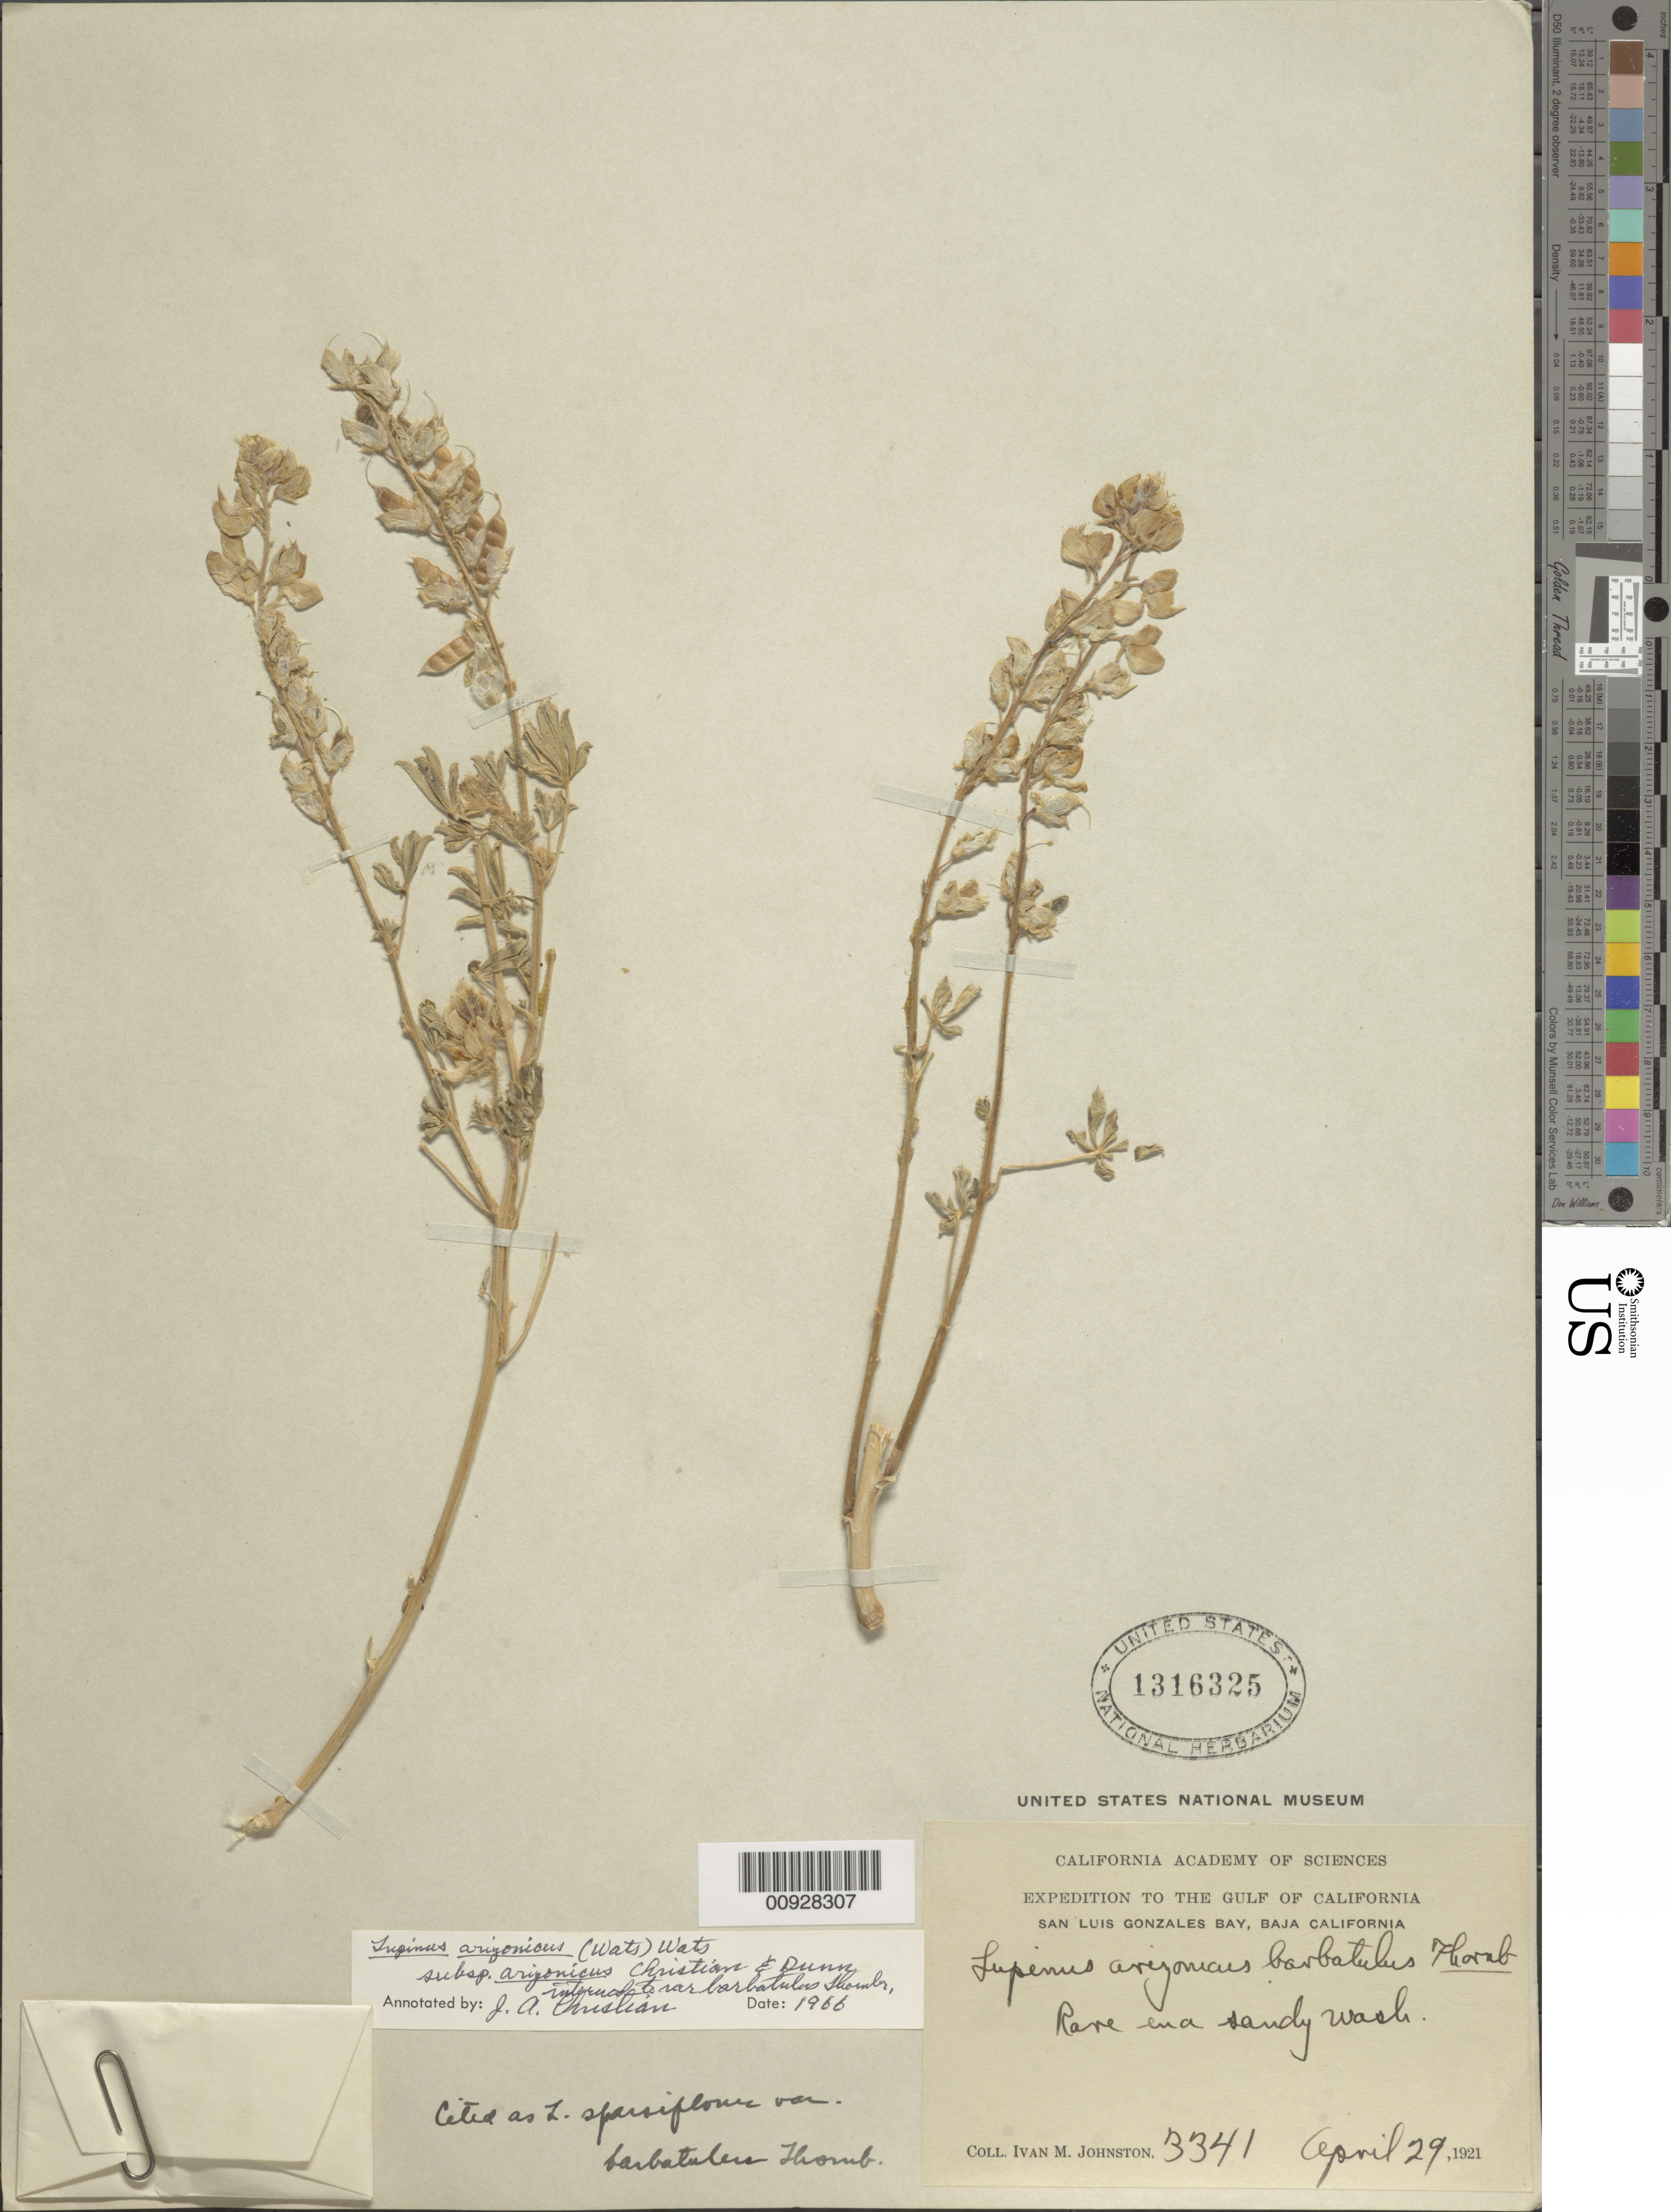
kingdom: Plantae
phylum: Tracheophyta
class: Magnoliopsida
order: Fabales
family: Fabaceae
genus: Lupinus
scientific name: Lupinus arizonicus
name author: (S. Watson) S. Watson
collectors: I.M. Johnston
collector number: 3341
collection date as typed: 29 Apr 1921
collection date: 1921-04-29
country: Mexico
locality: San Luis Gonzales Bay, Baja California.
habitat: In a sandy wash.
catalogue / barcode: US 1316325